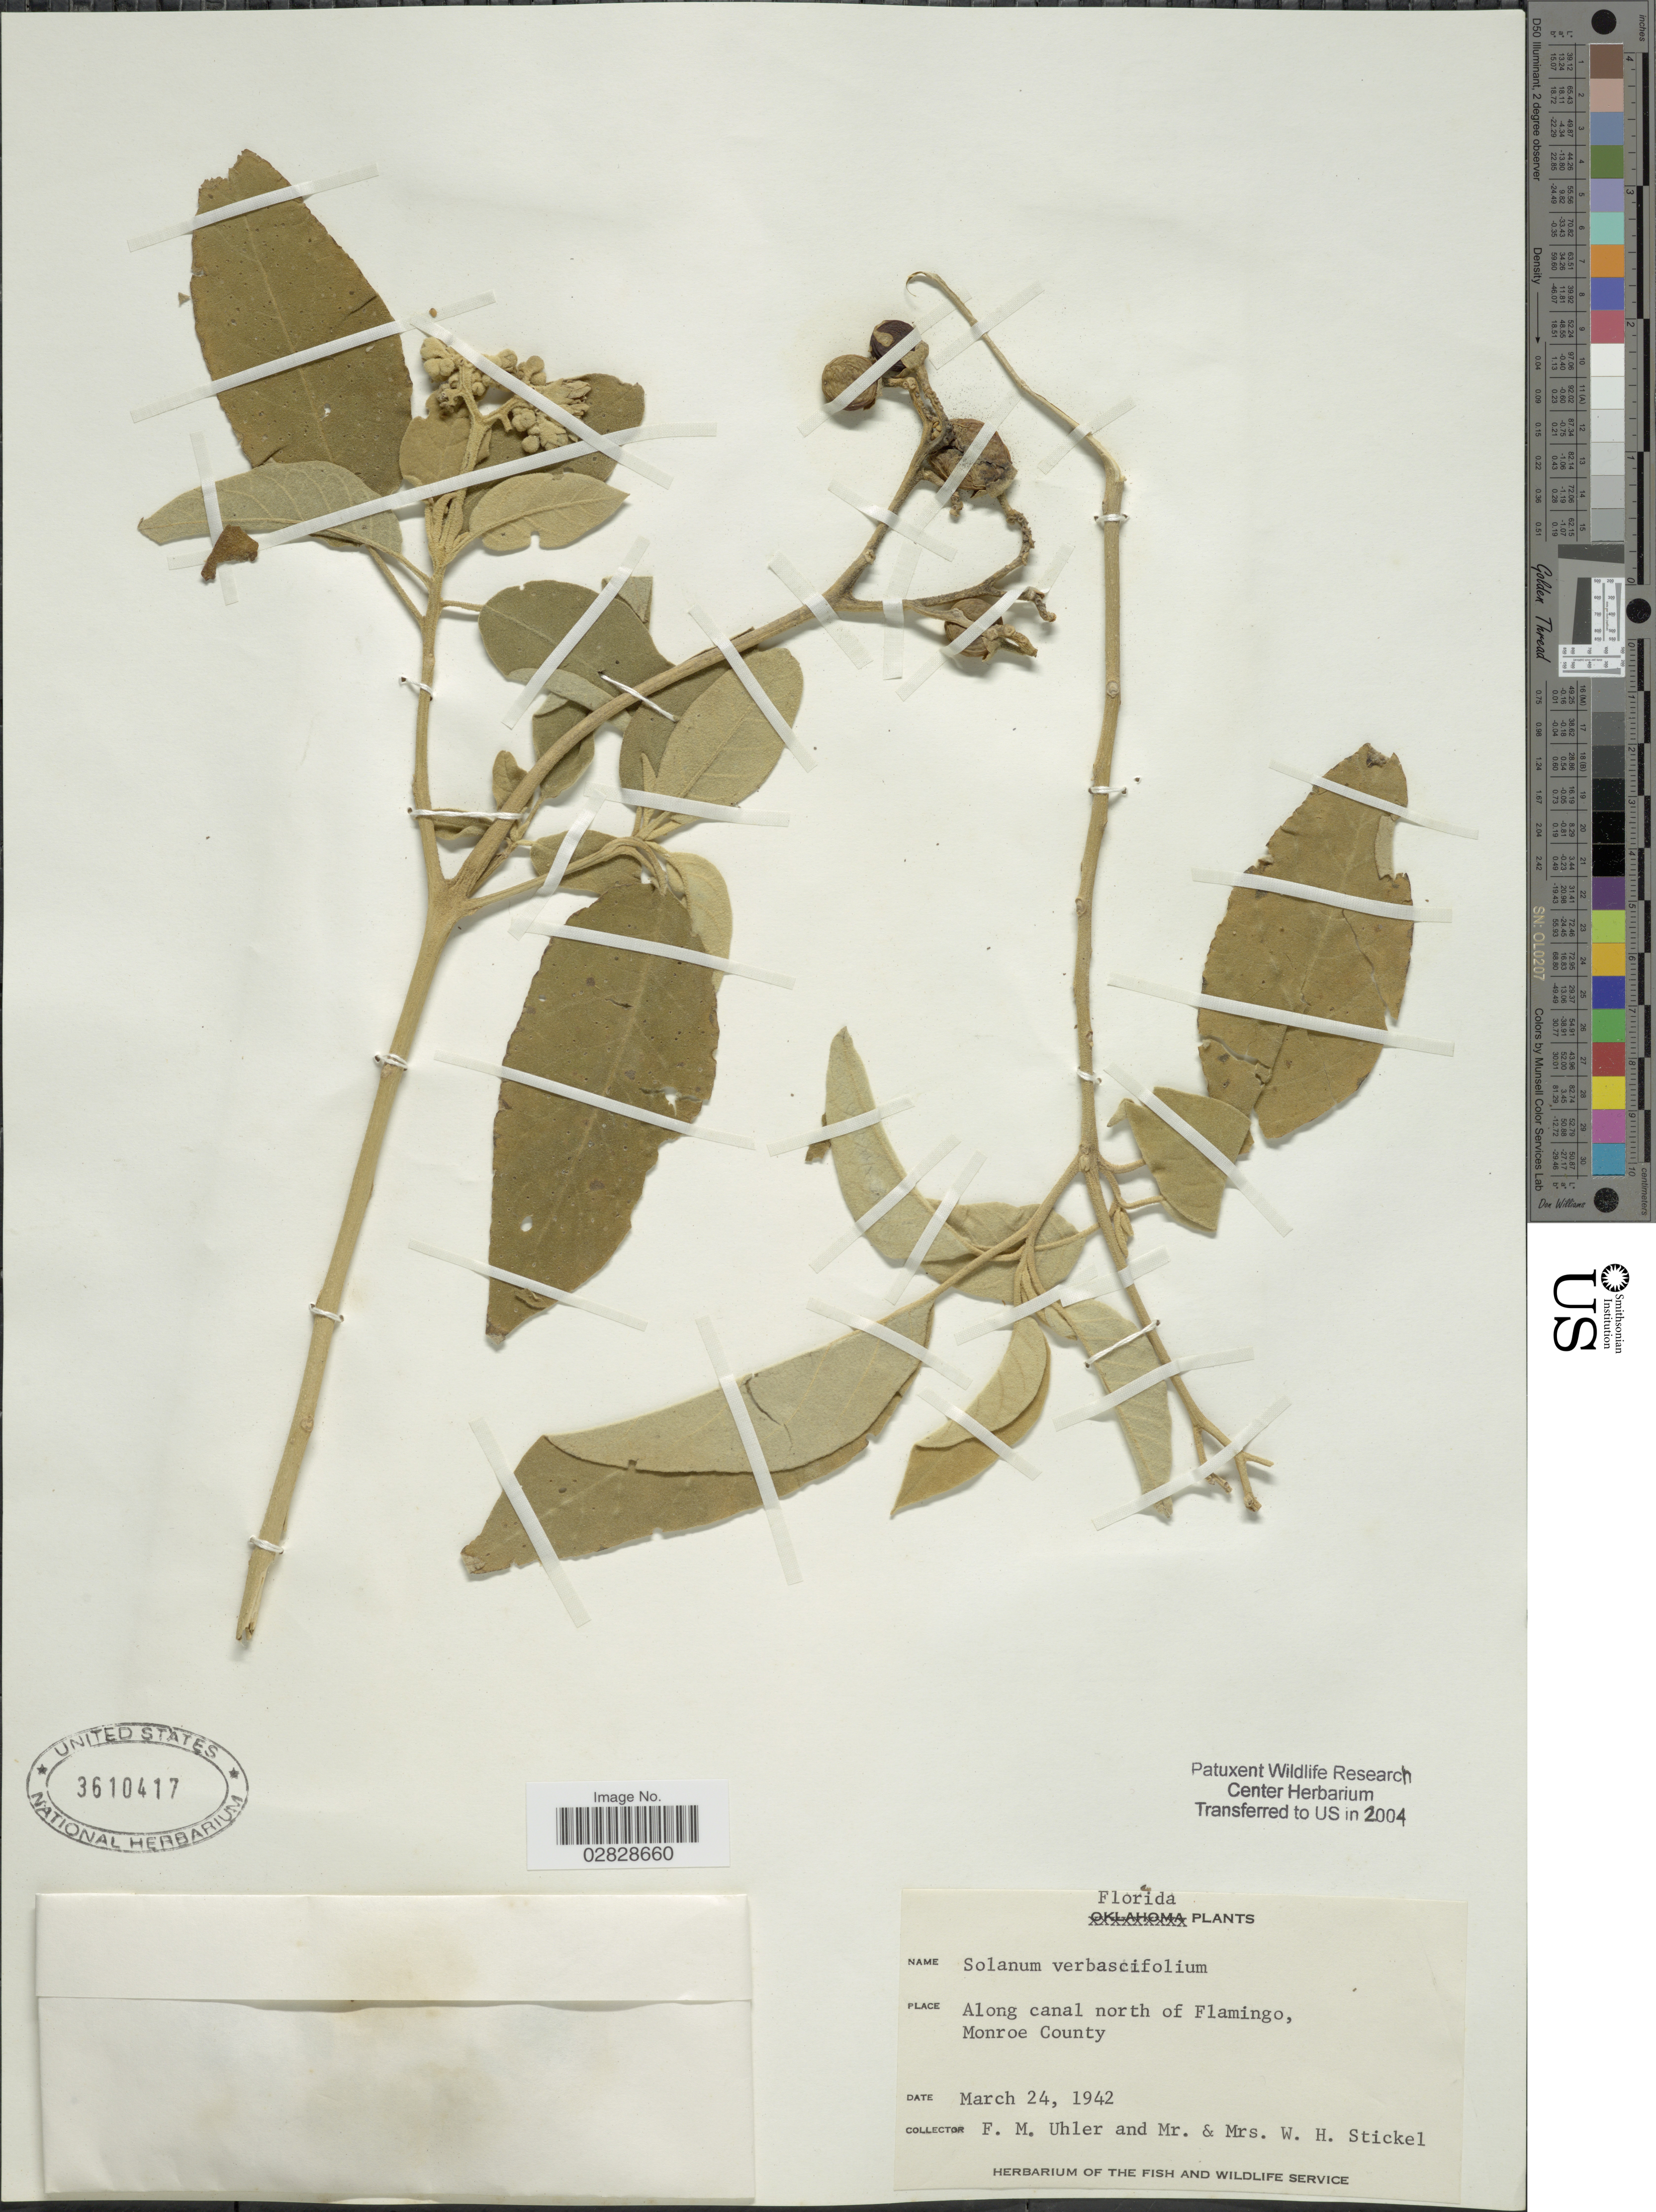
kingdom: Plantae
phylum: Tracheophyta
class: Magnoliopsida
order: Solanales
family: Solanaceae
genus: Solanum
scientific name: Solanum erianthum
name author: D. Don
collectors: F. M. Uhler, W. Stickel & W. Stickel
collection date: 1942-03-24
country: United States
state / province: Florida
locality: Along canal north of Flamingo. Monroe County.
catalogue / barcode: US 3610417